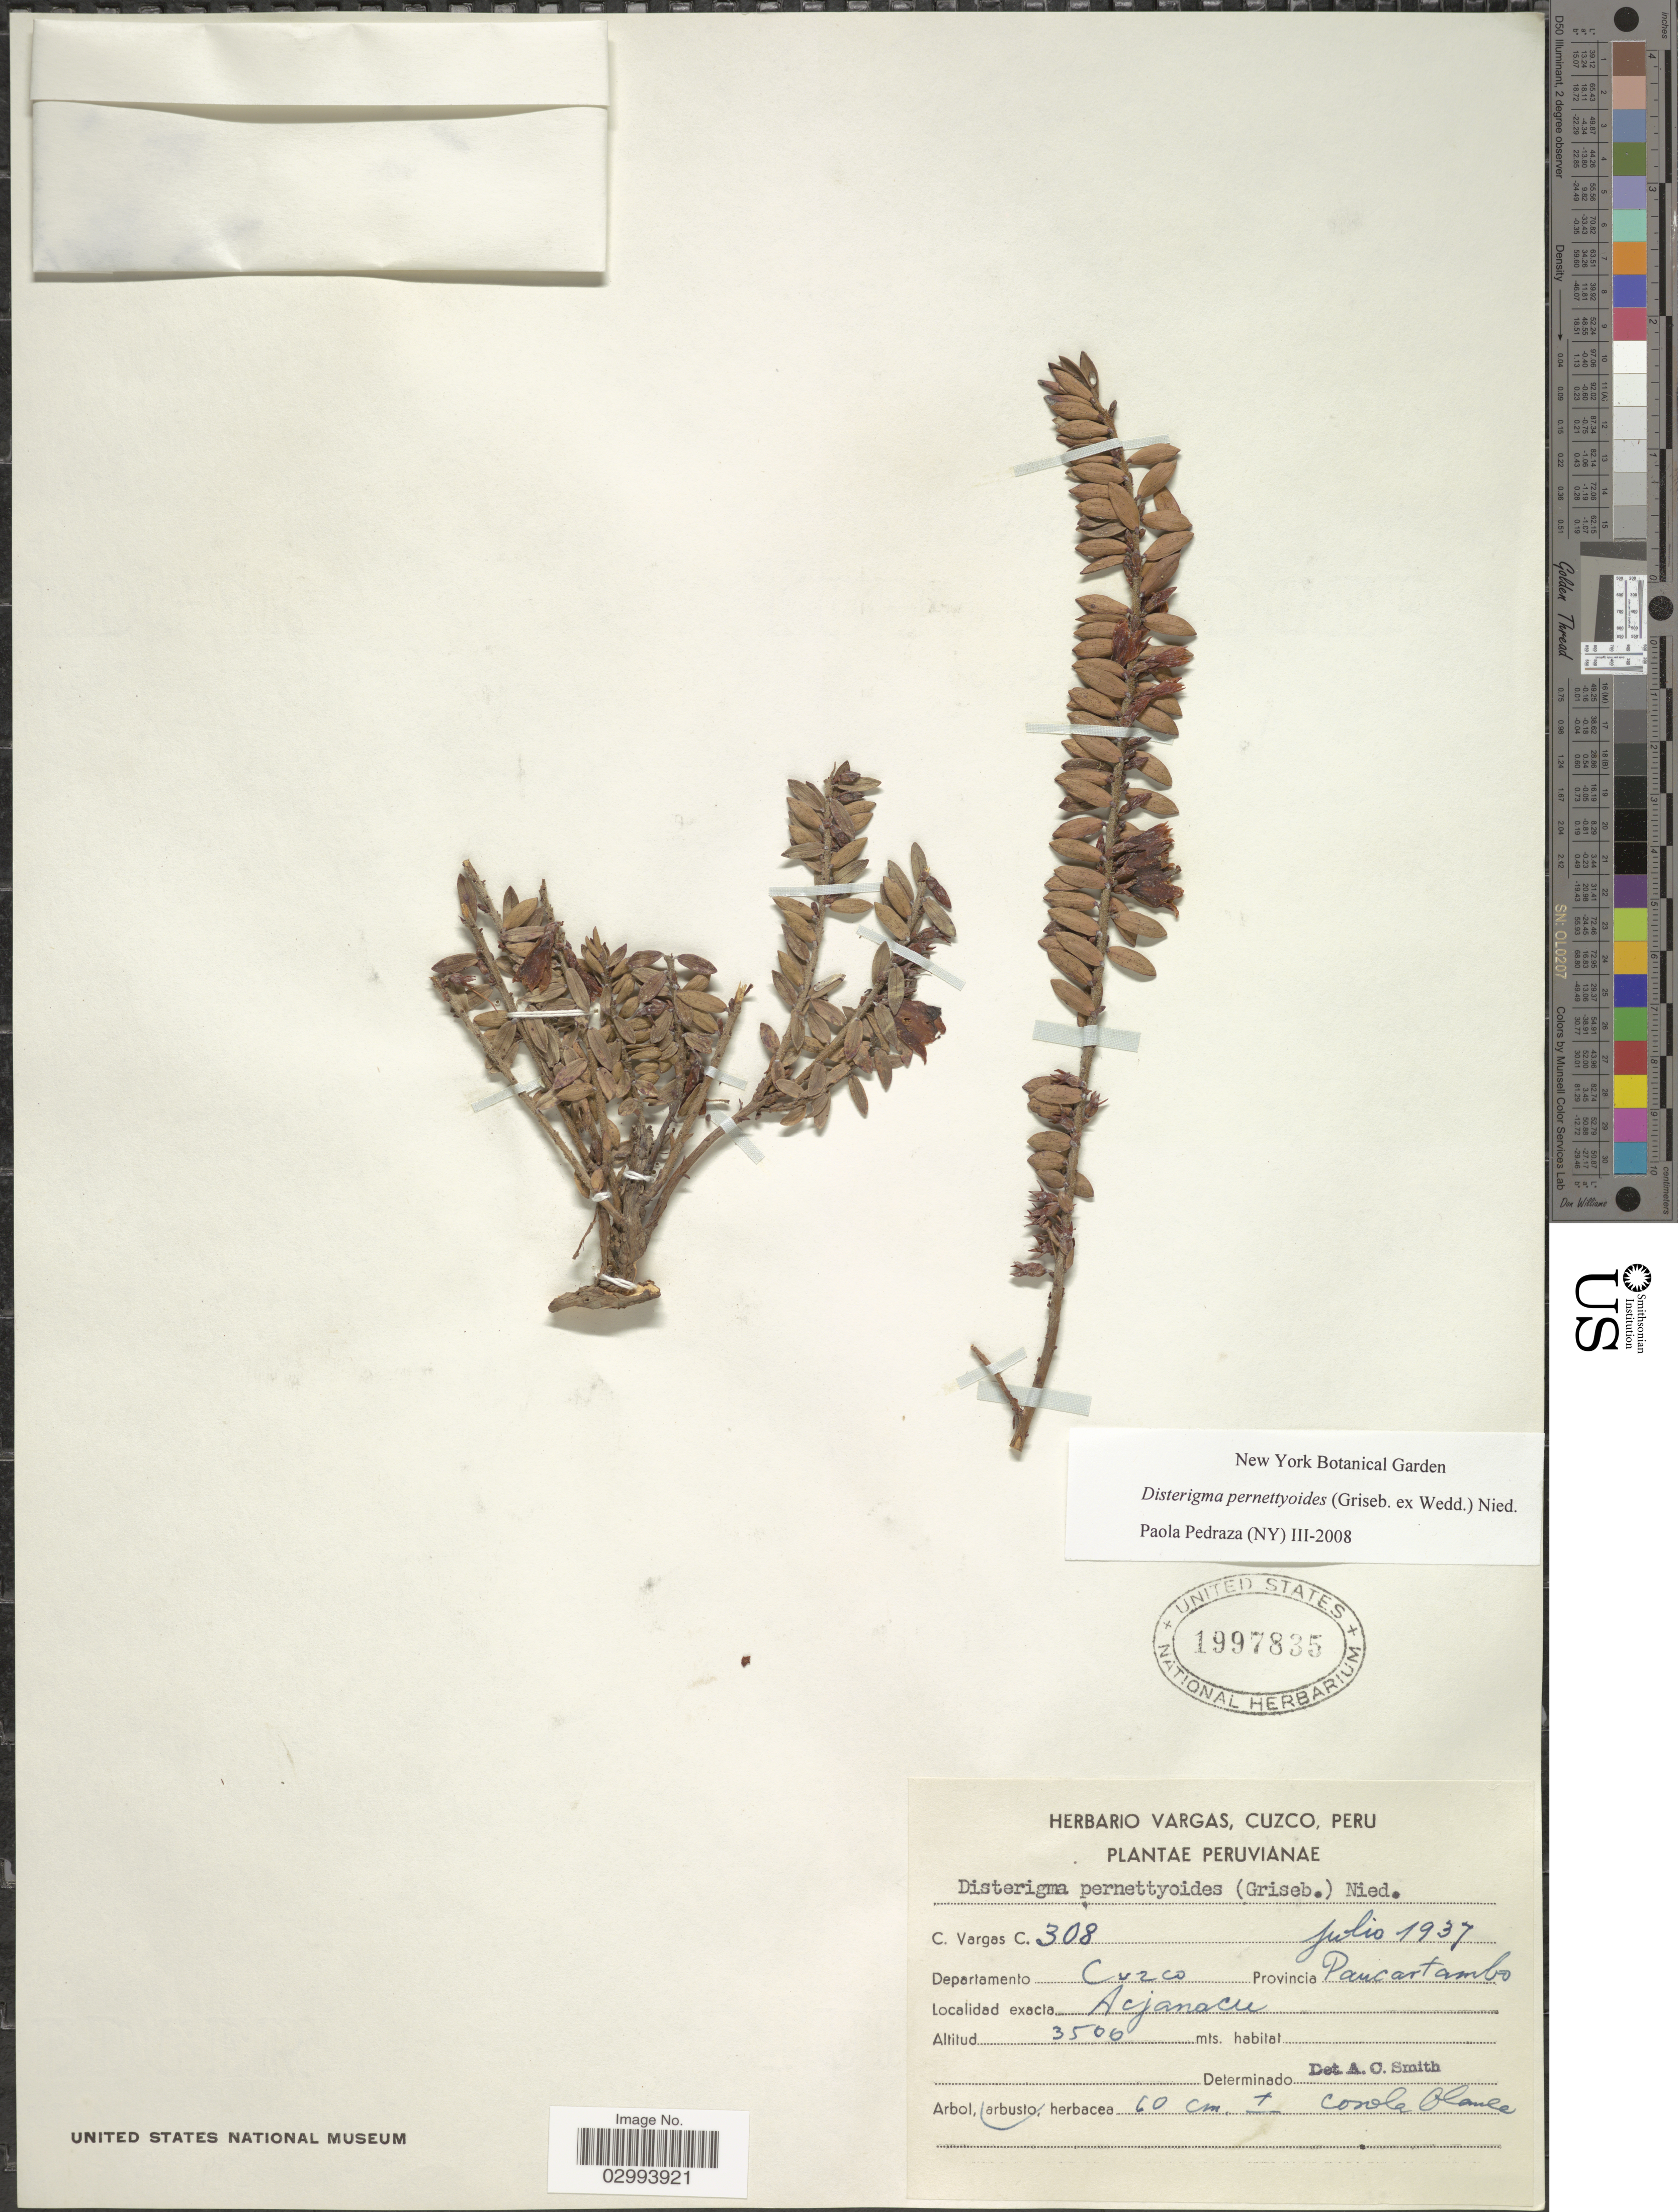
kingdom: Plantae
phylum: Tracheophyta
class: Magnoliopsida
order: Ericales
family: Ericaceae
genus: Disterigma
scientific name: Disterigma pernettyoides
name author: (Griseb.) Nied.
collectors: C. Vargas Calderón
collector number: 308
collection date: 1937-07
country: Peru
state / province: Cusco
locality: Departamento Cuzco. Provincia Paucartambo. Acjanacu.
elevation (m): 3500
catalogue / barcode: US 1997835